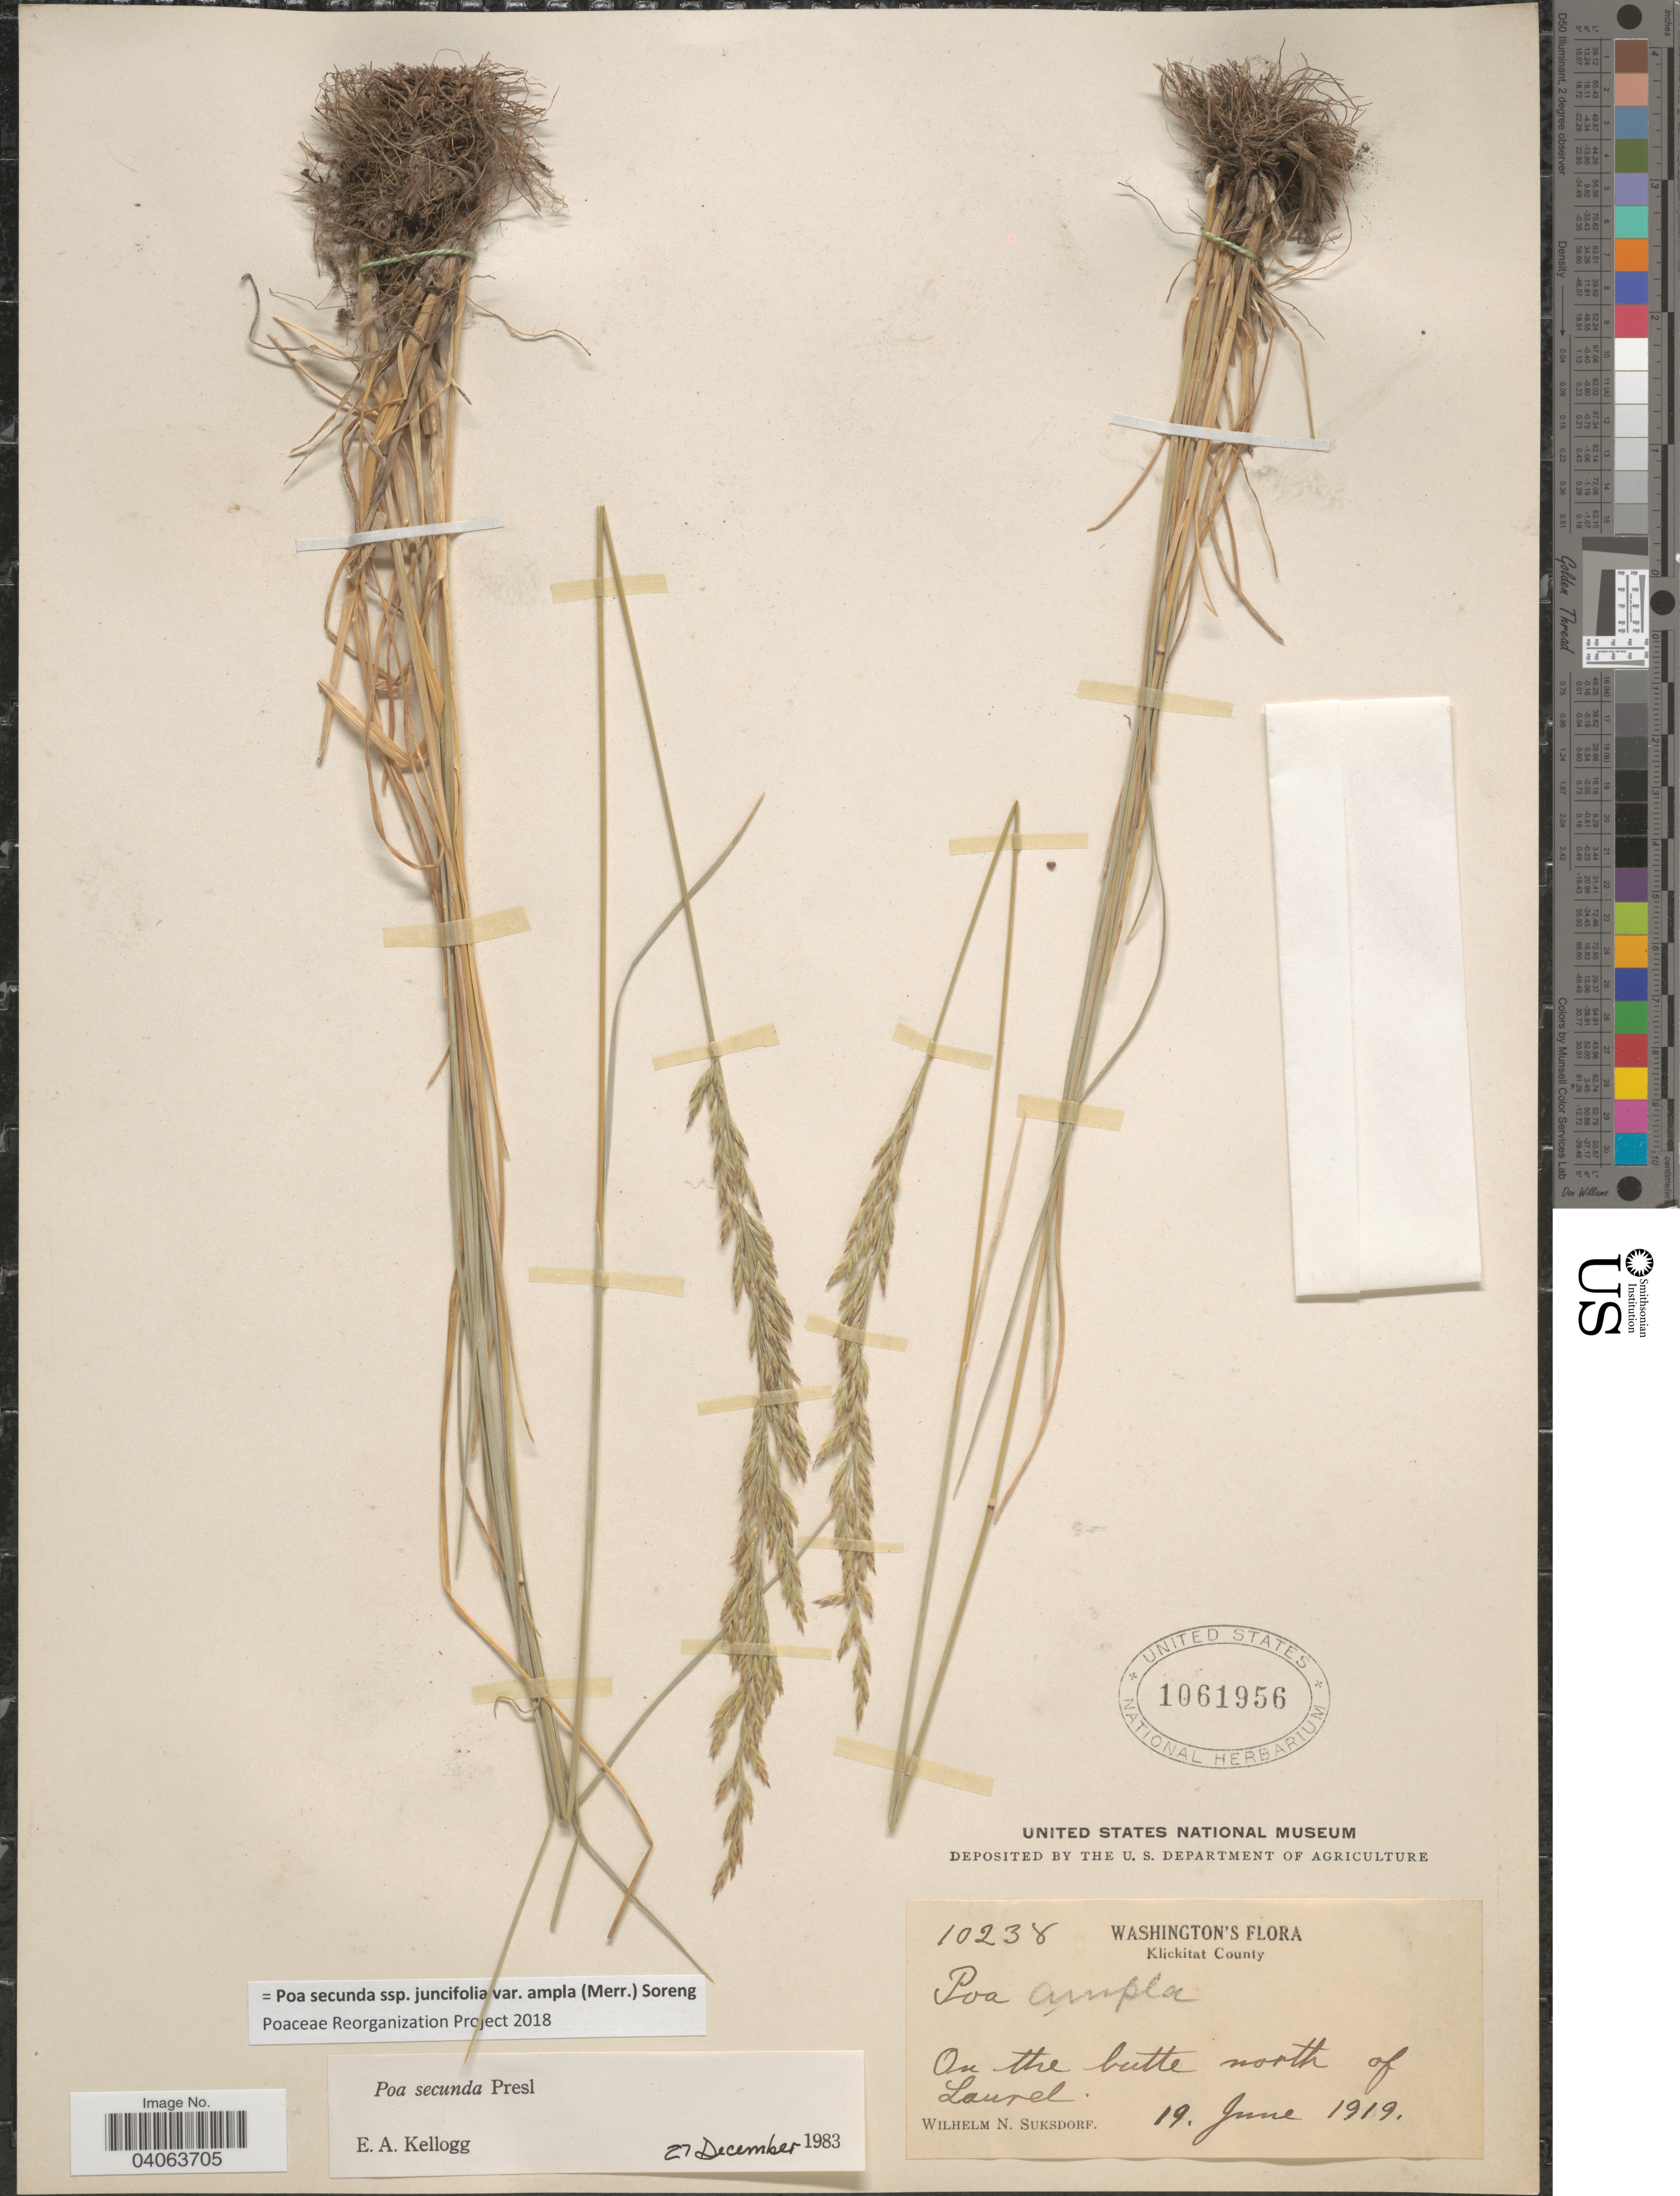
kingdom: Plantae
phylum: Tracheophyta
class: Liliopsida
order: Poales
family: Poaceae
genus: Poa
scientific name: Poa secunda subsp. juncifolia var. ampla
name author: (Merr.) Soreng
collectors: W. N. Suksdorf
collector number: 10238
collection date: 1919-06-19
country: United States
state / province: Washington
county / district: Klickitat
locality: Klickitat County. On the butte north of Laurel.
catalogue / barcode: US 1061956